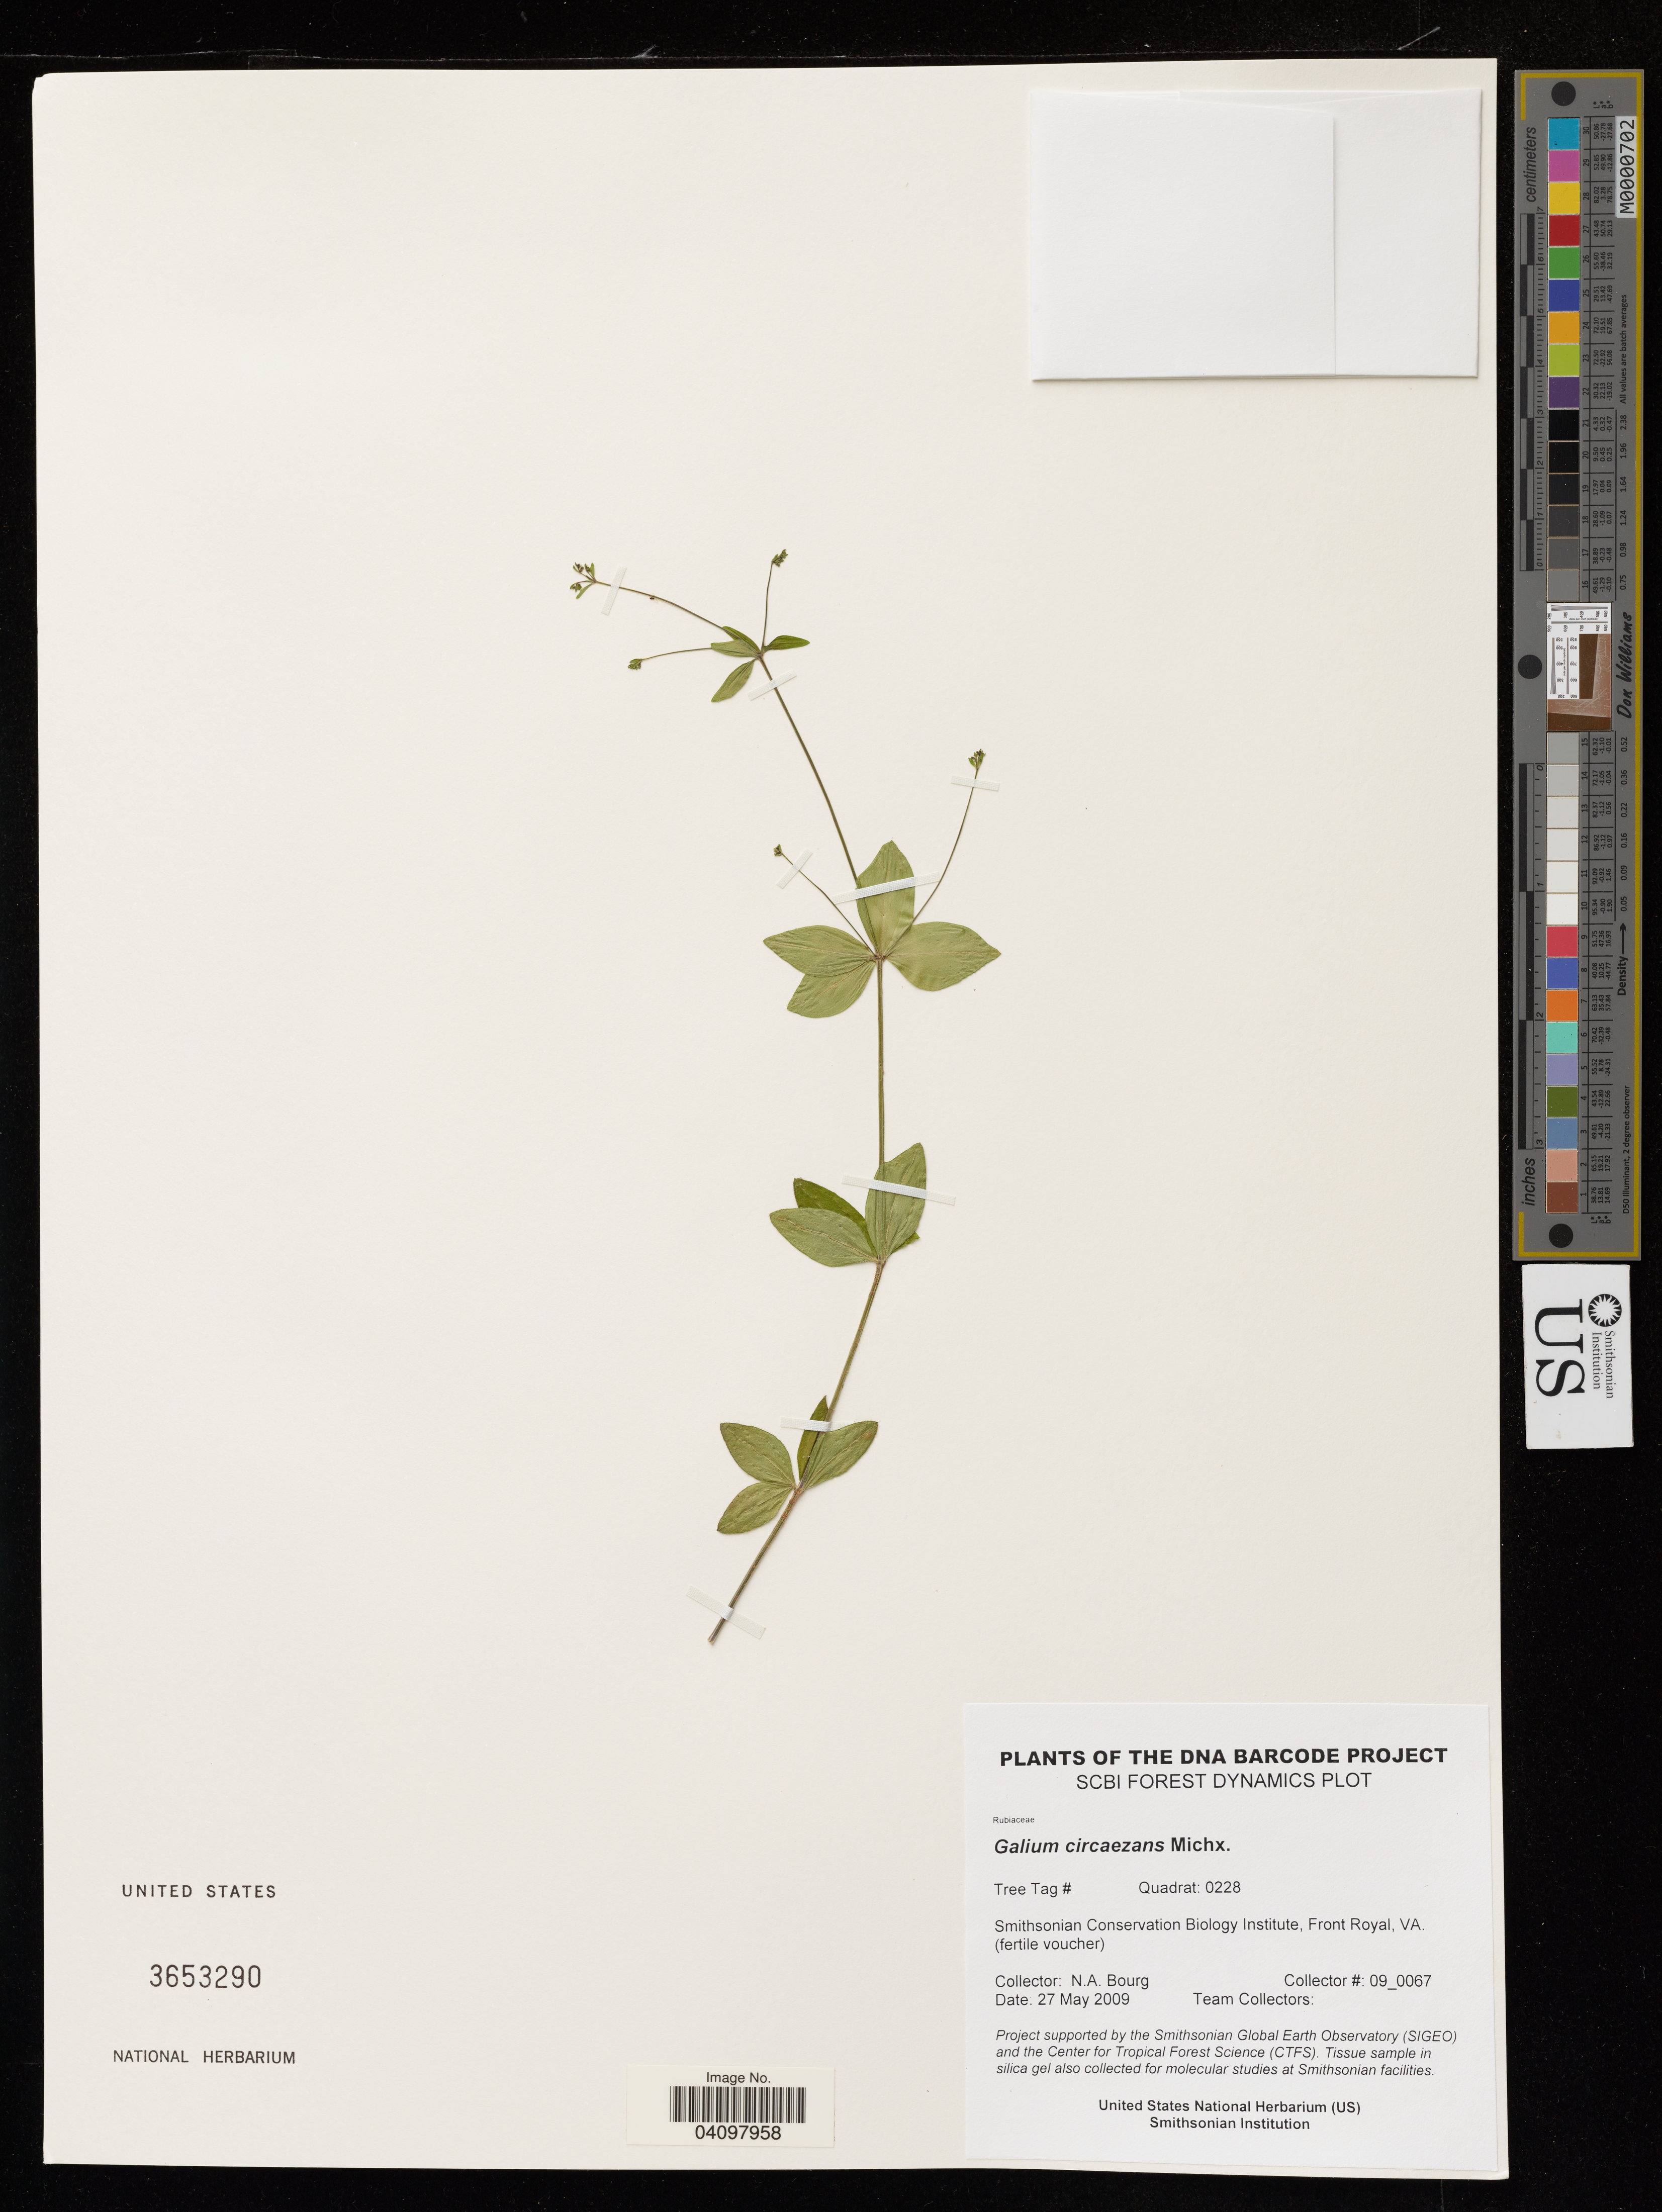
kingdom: Plantae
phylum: Tracheophyta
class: Magnoliopsida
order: Gentianales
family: Rubiaceae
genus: Galium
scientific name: Galium circaezans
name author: Michx.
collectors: N. A. Bourg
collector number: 09_0067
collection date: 2009-05-27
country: United States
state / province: Virginia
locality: Smithsonian Conservation Biology Institute, Front Royal.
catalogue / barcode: US 3653290